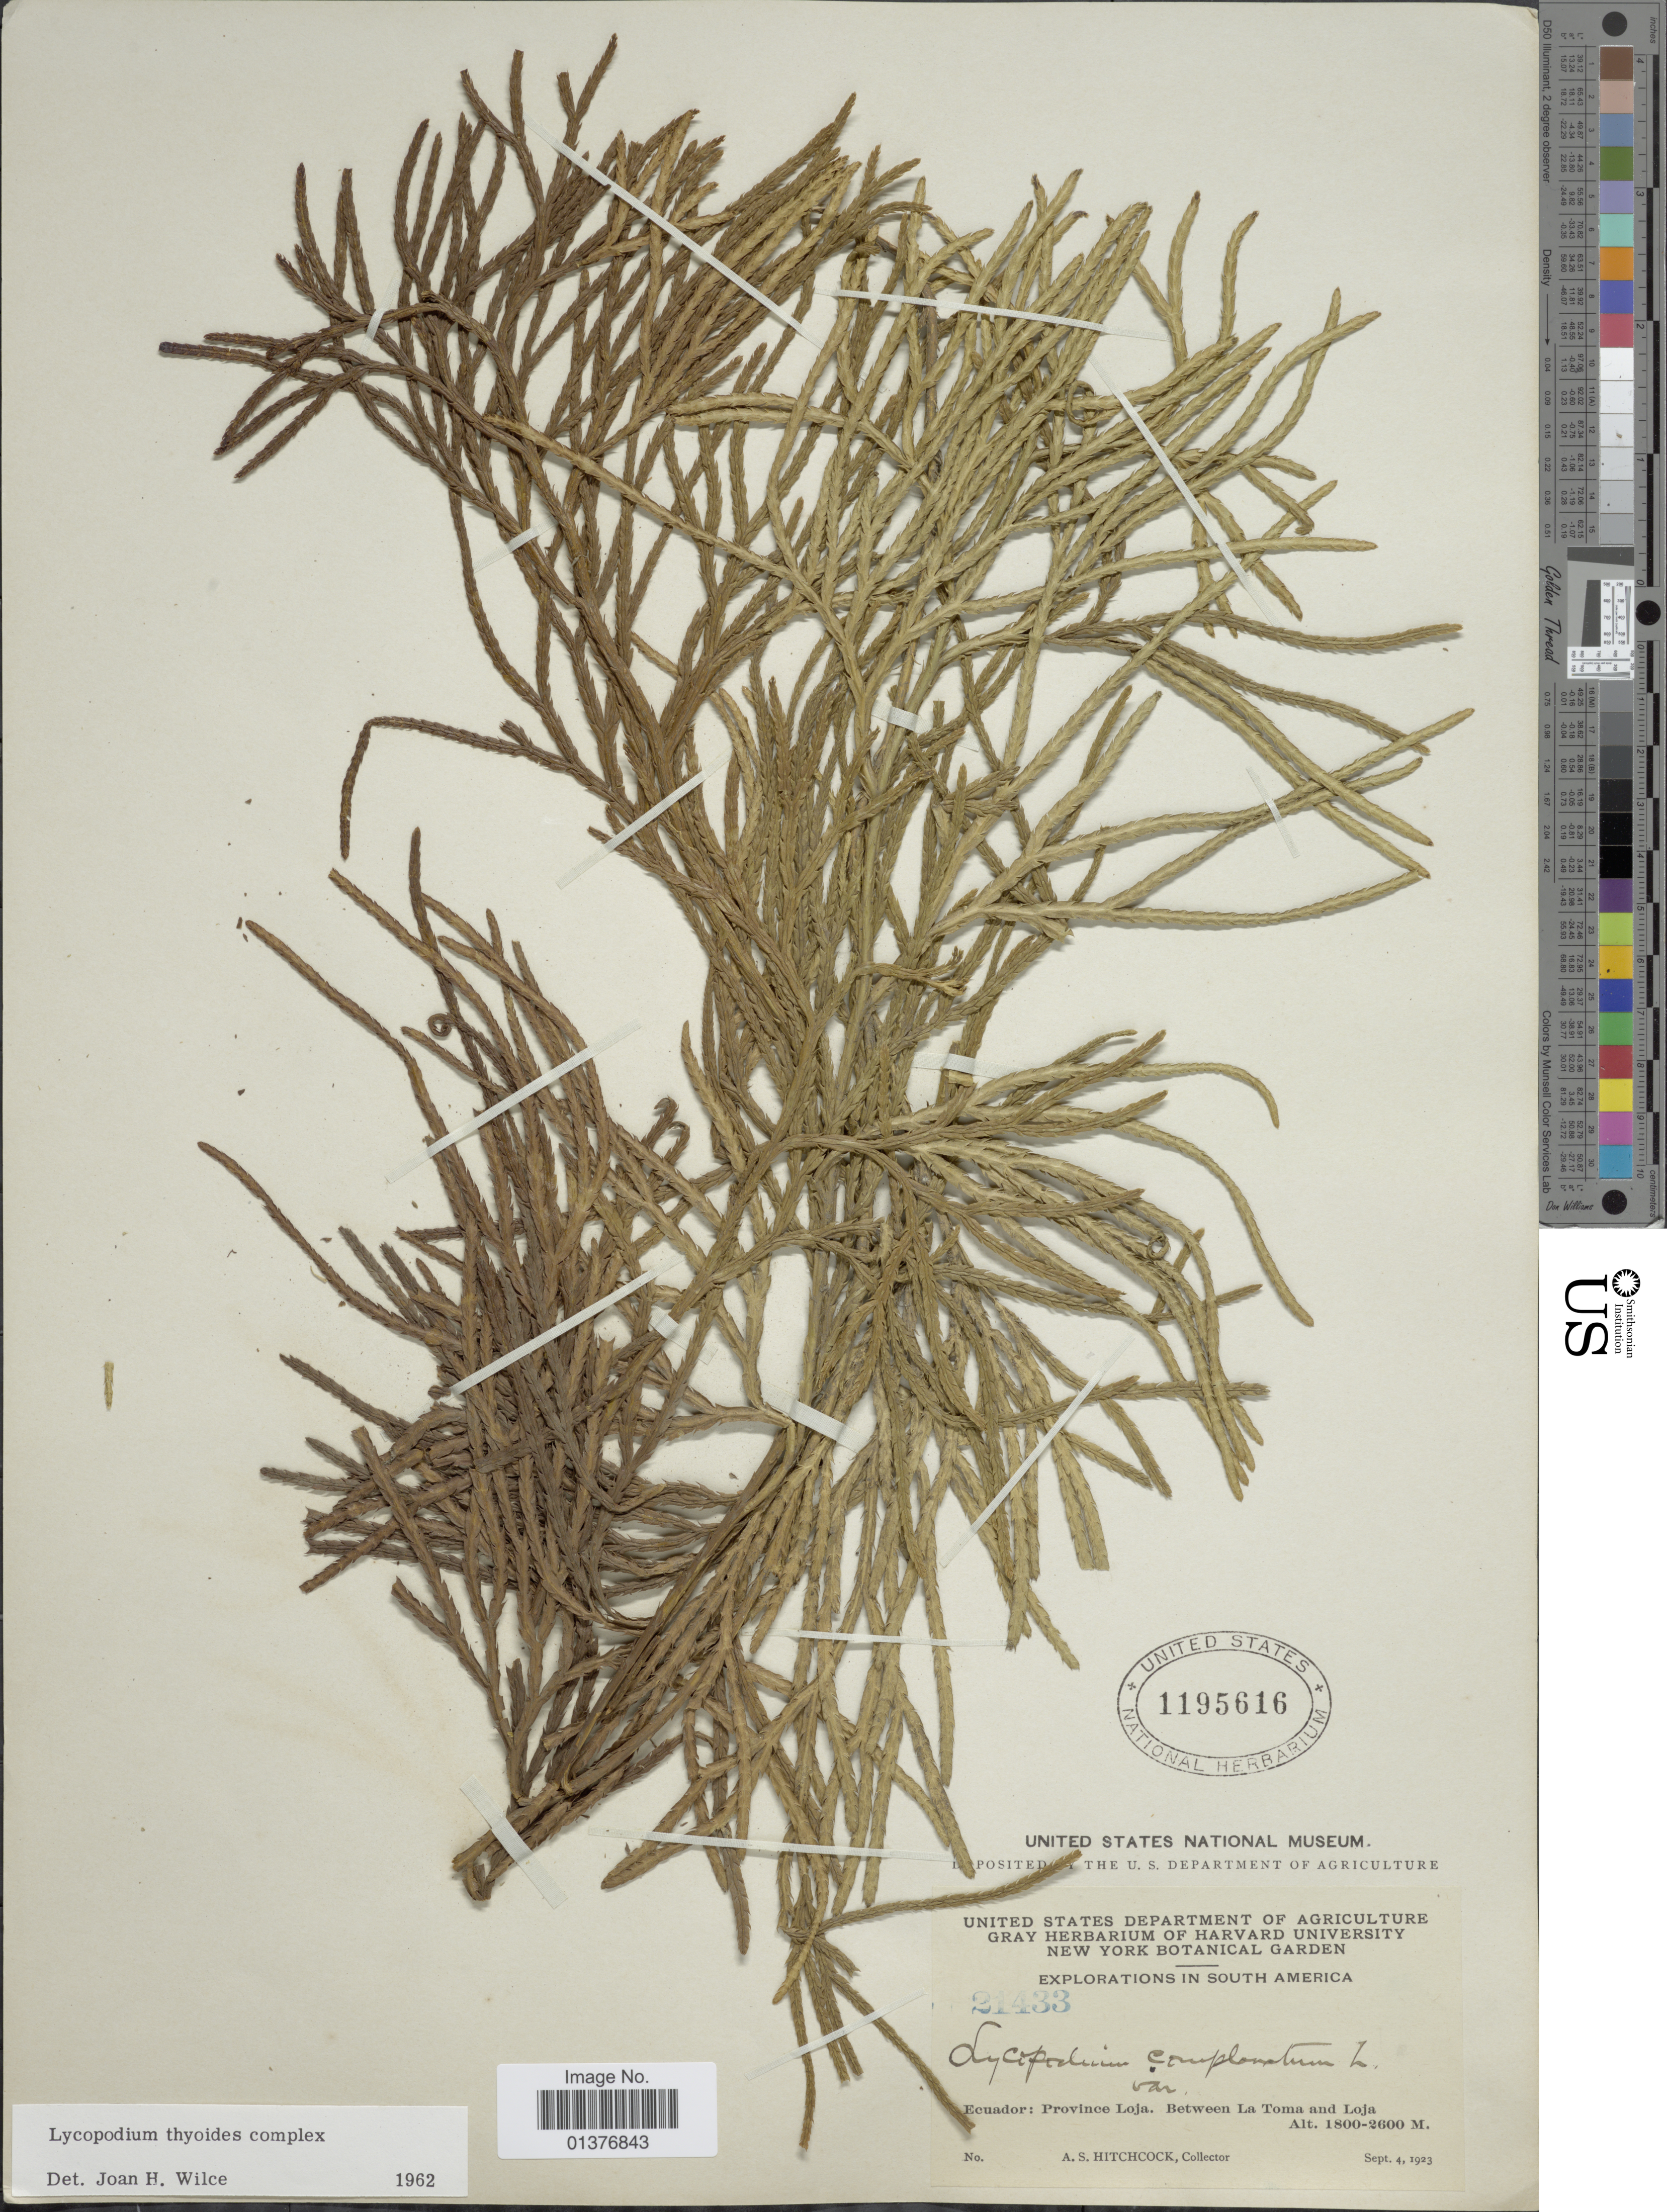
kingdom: Plantae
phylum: Tracheophyta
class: Lycopodiopsida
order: Lycopodiales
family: Lycopodiaceae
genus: Diphasiastrum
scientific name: Diphasiastrum thyoides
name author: (Humb. & Bonpl. ex Willd.) Holub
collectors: A. S. Hitchcock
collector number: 21433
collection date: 1923-09-04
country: Ecuador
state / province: Loja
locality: Between Toma and Loja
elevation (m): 1800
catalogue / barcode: US 1195616